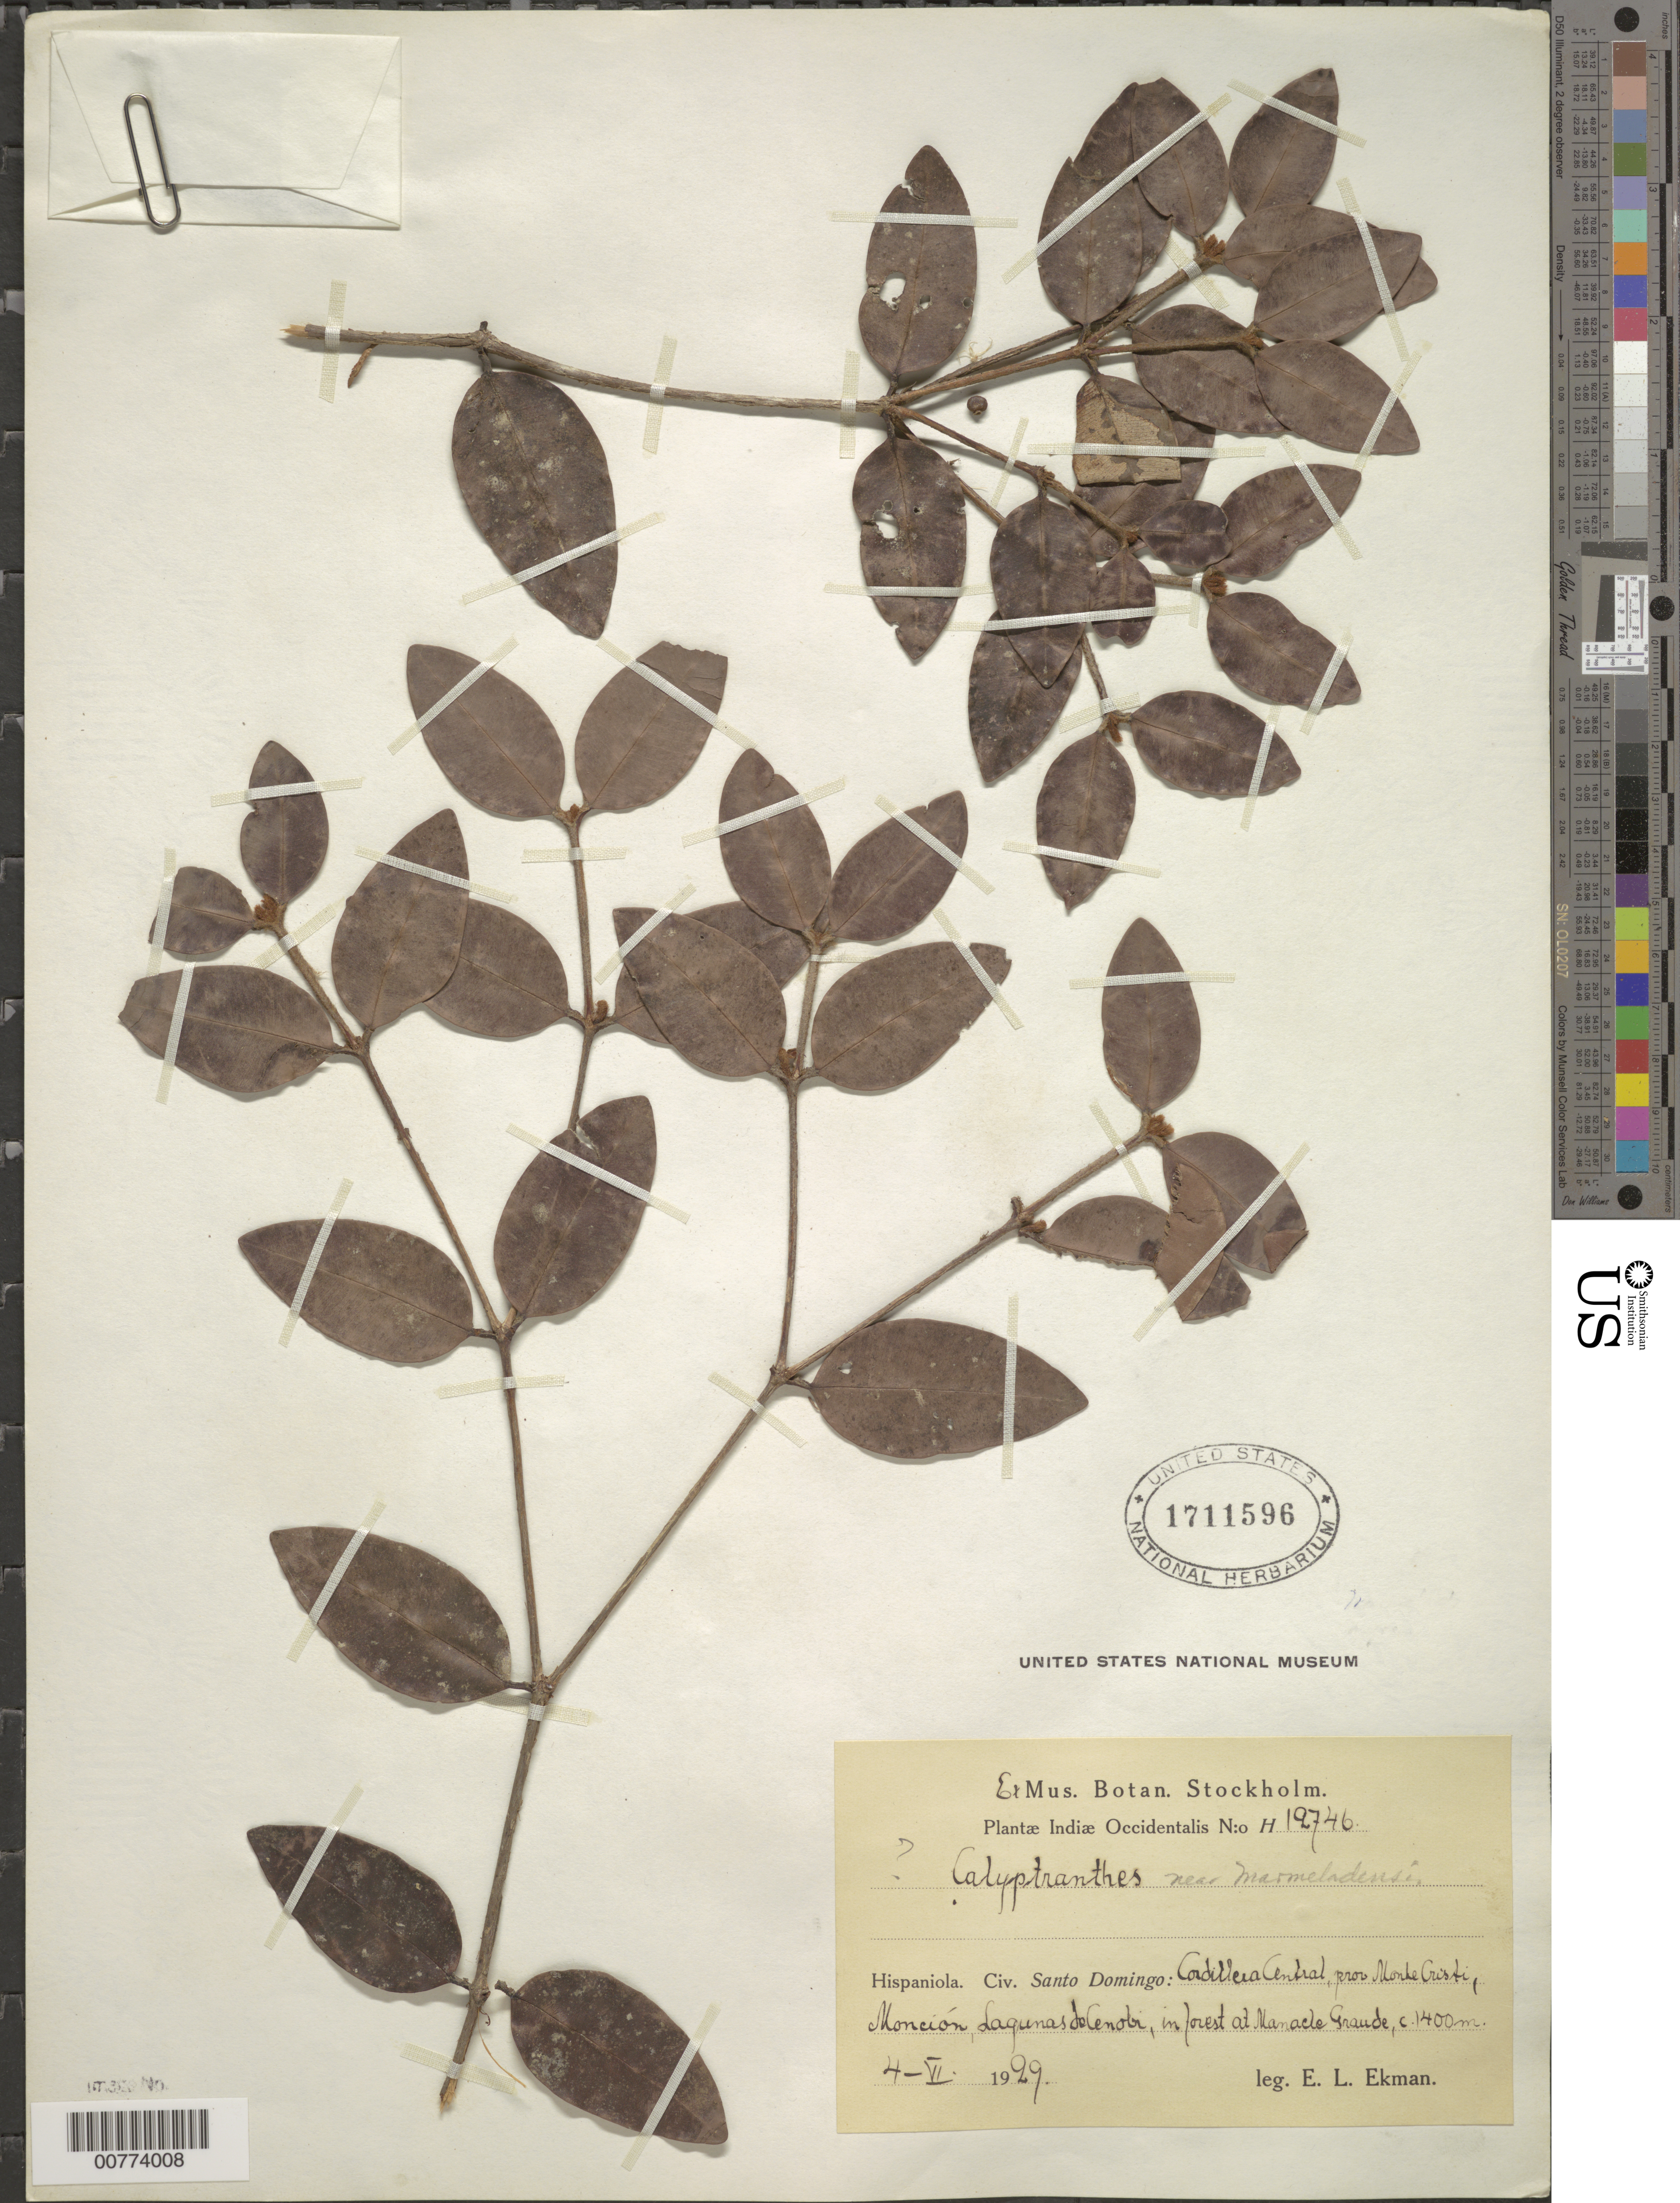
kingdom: Plantae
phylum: Tracheophyta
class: Magnoliopsida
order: Myrtales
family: Myrtaceae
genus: Myrcia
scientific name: Myrcia sp.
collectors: E. L. Ekman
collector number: H 12746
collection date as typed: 04 Jun 1929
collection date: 1929-06-04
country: Dominican Republic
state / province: Monte Cristi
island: Hispaniola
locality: Cordillera Central, Monción, Lagunas de Cenobi, forest at Manacla Grande.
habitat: In forest.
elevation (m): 1400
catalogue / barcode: US 1711596